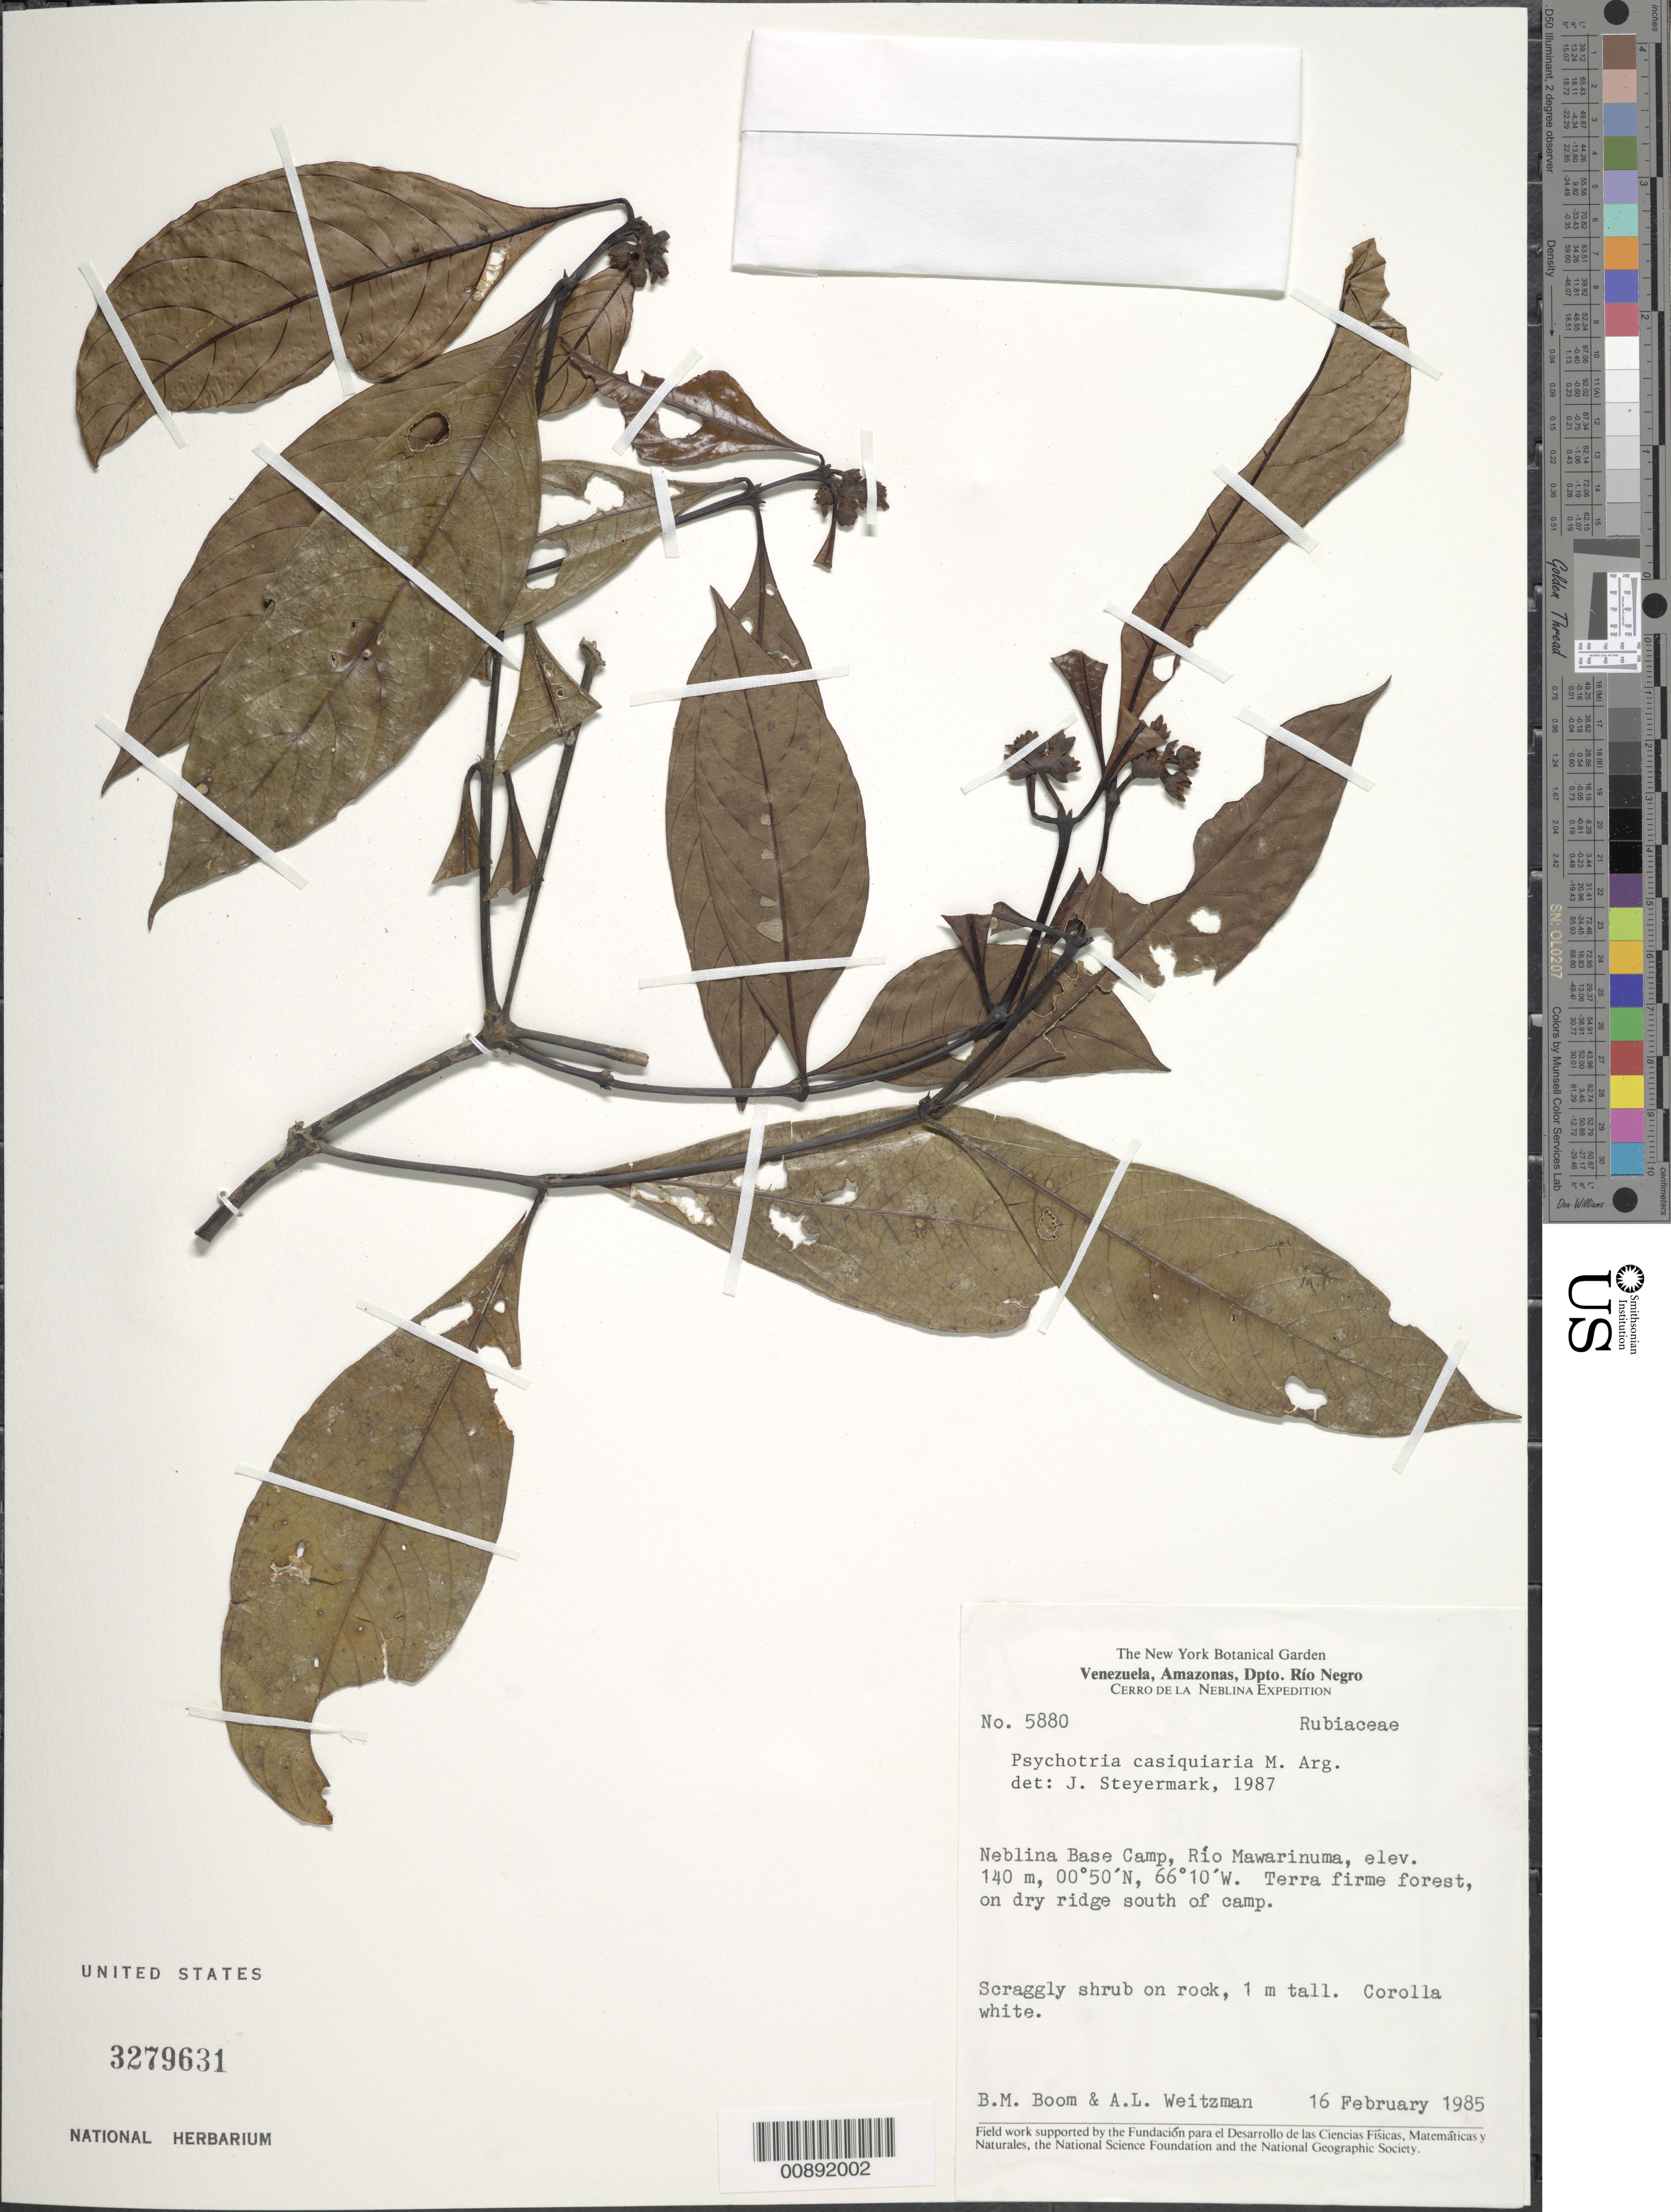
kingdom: Plantae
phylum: Tracheophyta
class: Magnoliopsida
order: Gentianales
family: Rubiaceae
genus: Psychotria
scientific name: Psychotria casiquiaria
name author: Müll. Arg.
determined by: Steyermark, Julian A., (VEN)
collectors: B. M. Boom & A. L. Weitzman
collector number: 5880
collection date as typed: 16-Feb-85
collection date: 1985-02-16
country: Venezuela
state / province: Amazonas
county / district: Río Negro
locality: Cerro de la Neblina Base Camp, Río Mawarinuma; south of camp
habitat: Terra firme forest, on dry ridge; on rock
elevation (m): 140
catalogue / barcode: US 3279631